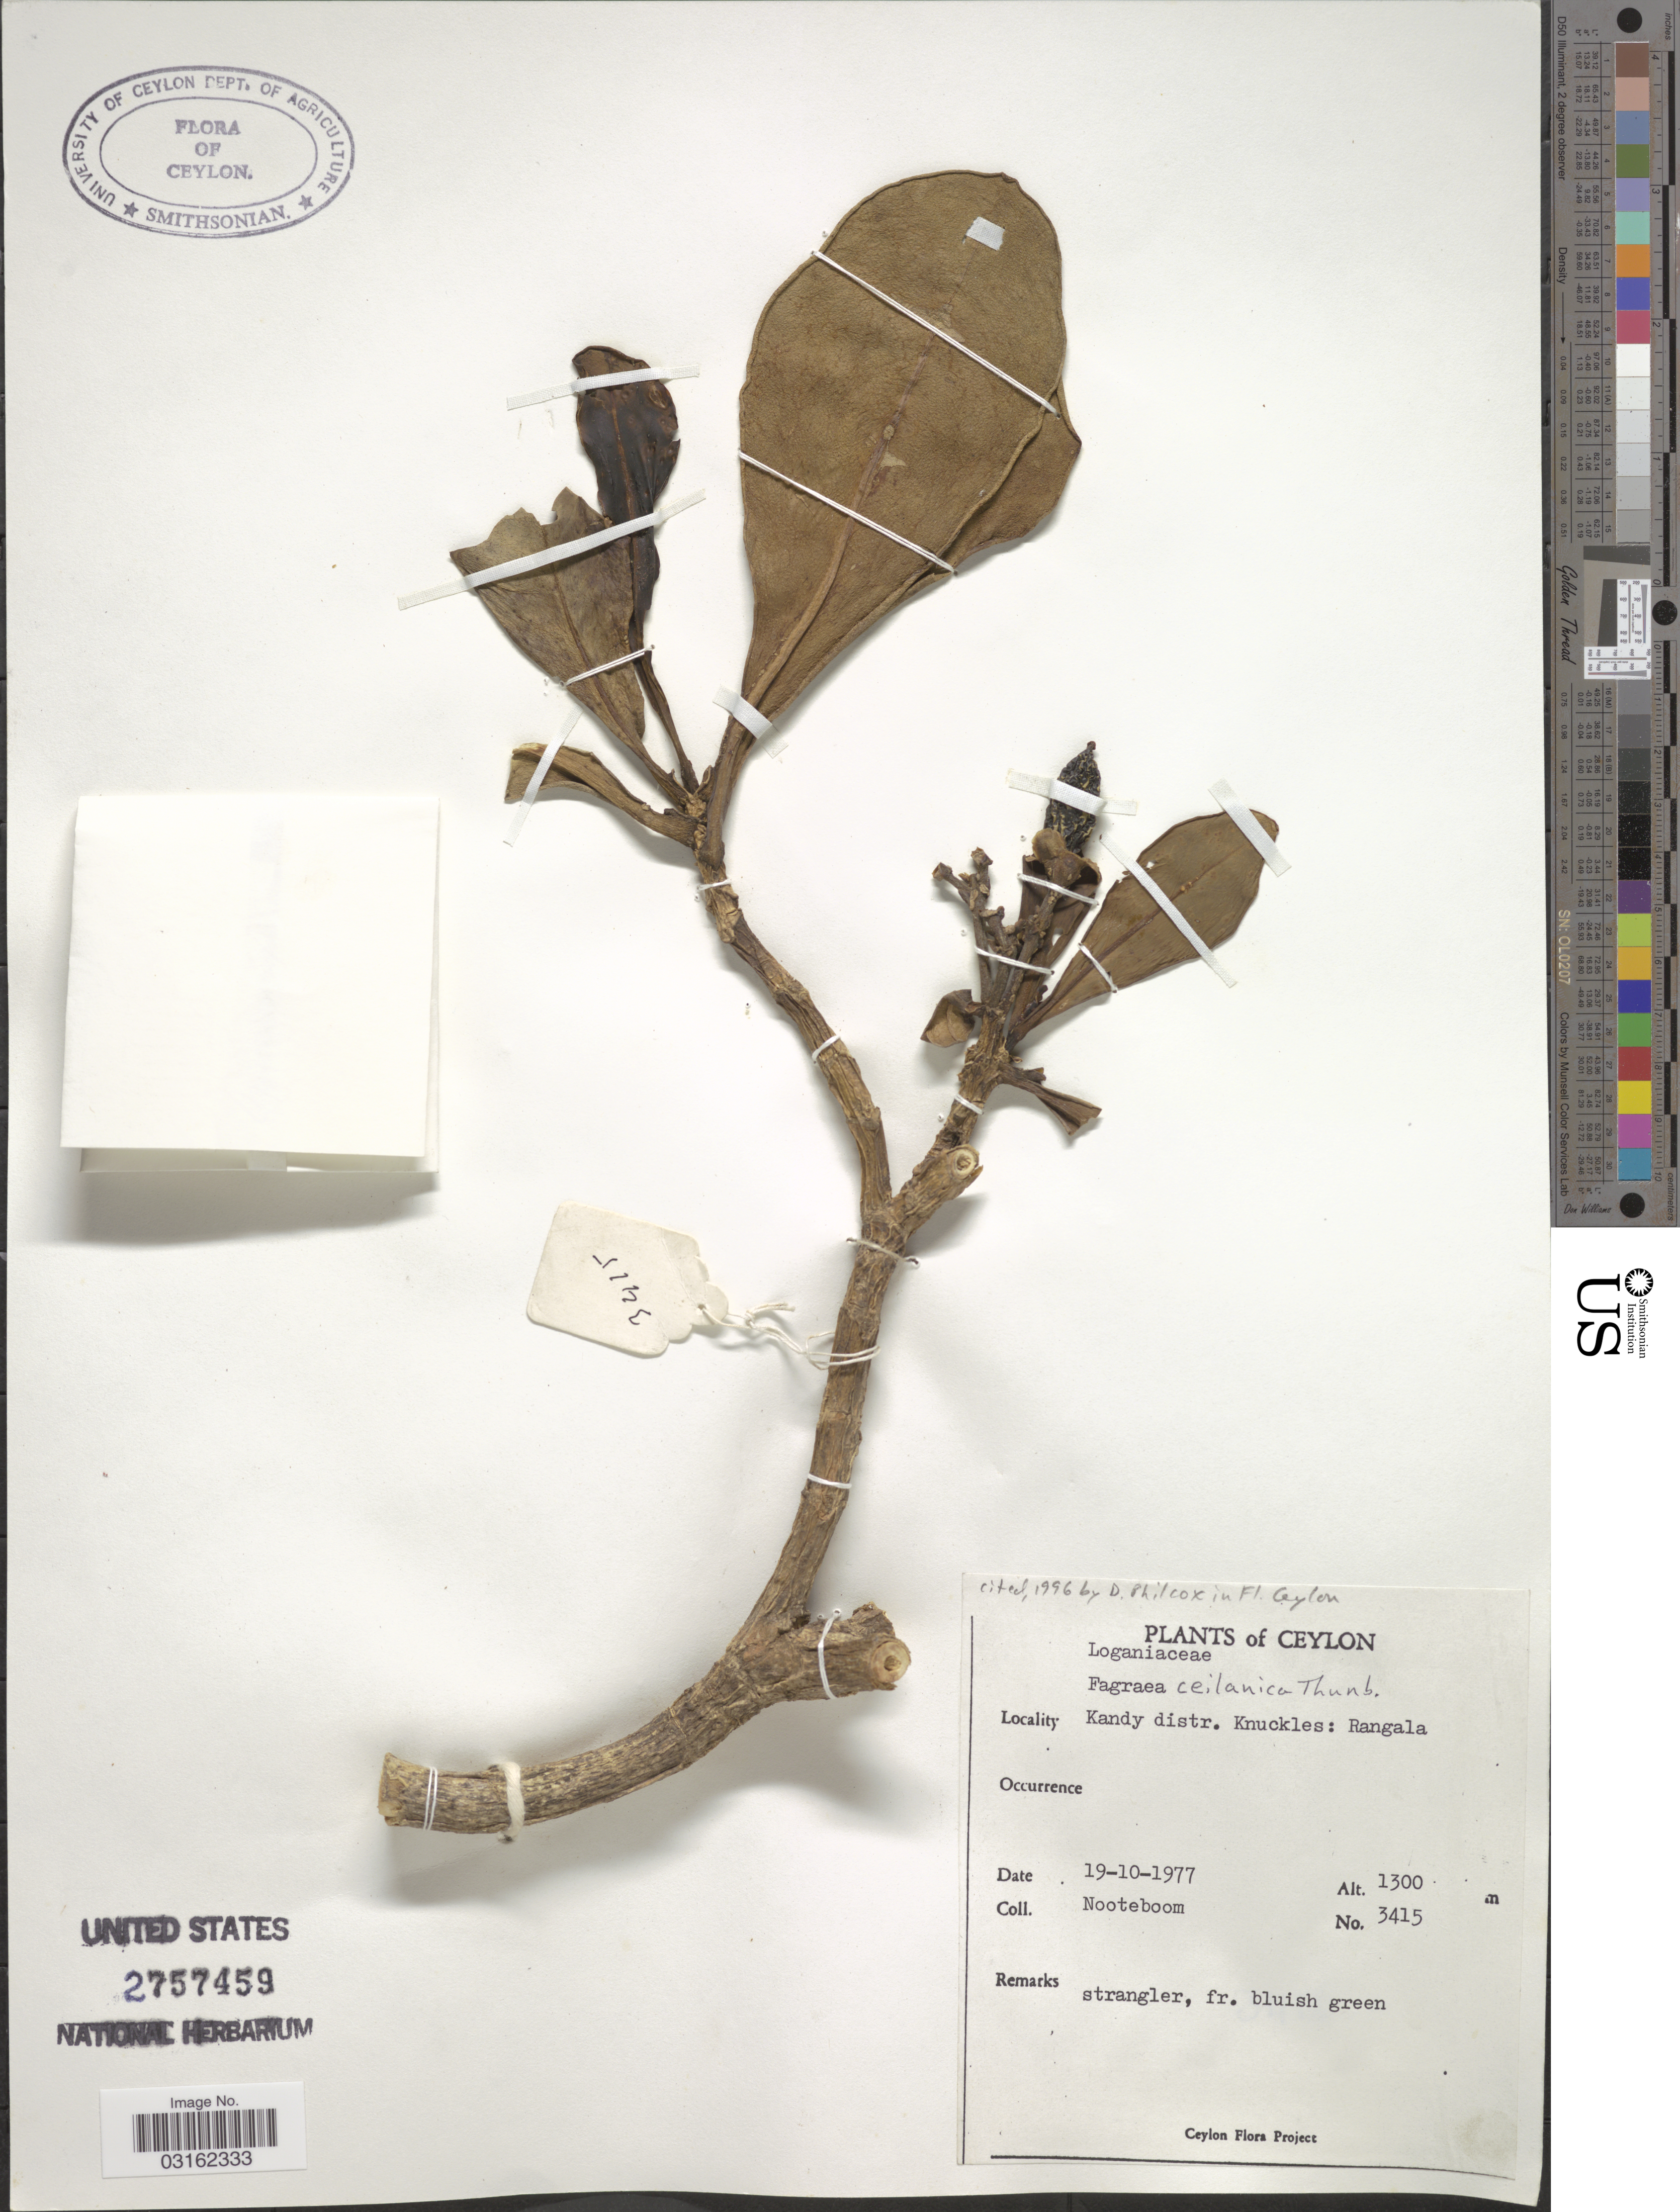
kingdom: Plantae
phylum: Tracheophyta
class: Magnoliopsida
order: Gentianales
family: Gentianaceae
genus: Fagraea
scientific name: Fagraea ceilanica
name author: Thunb.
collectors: Nooteboom, --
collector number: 3415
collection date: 1977-10-19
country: Sri Lanka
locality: Ceylon, Kandy distr. Knuckles: Rangala.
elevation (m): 1300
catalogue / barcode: US 2757459